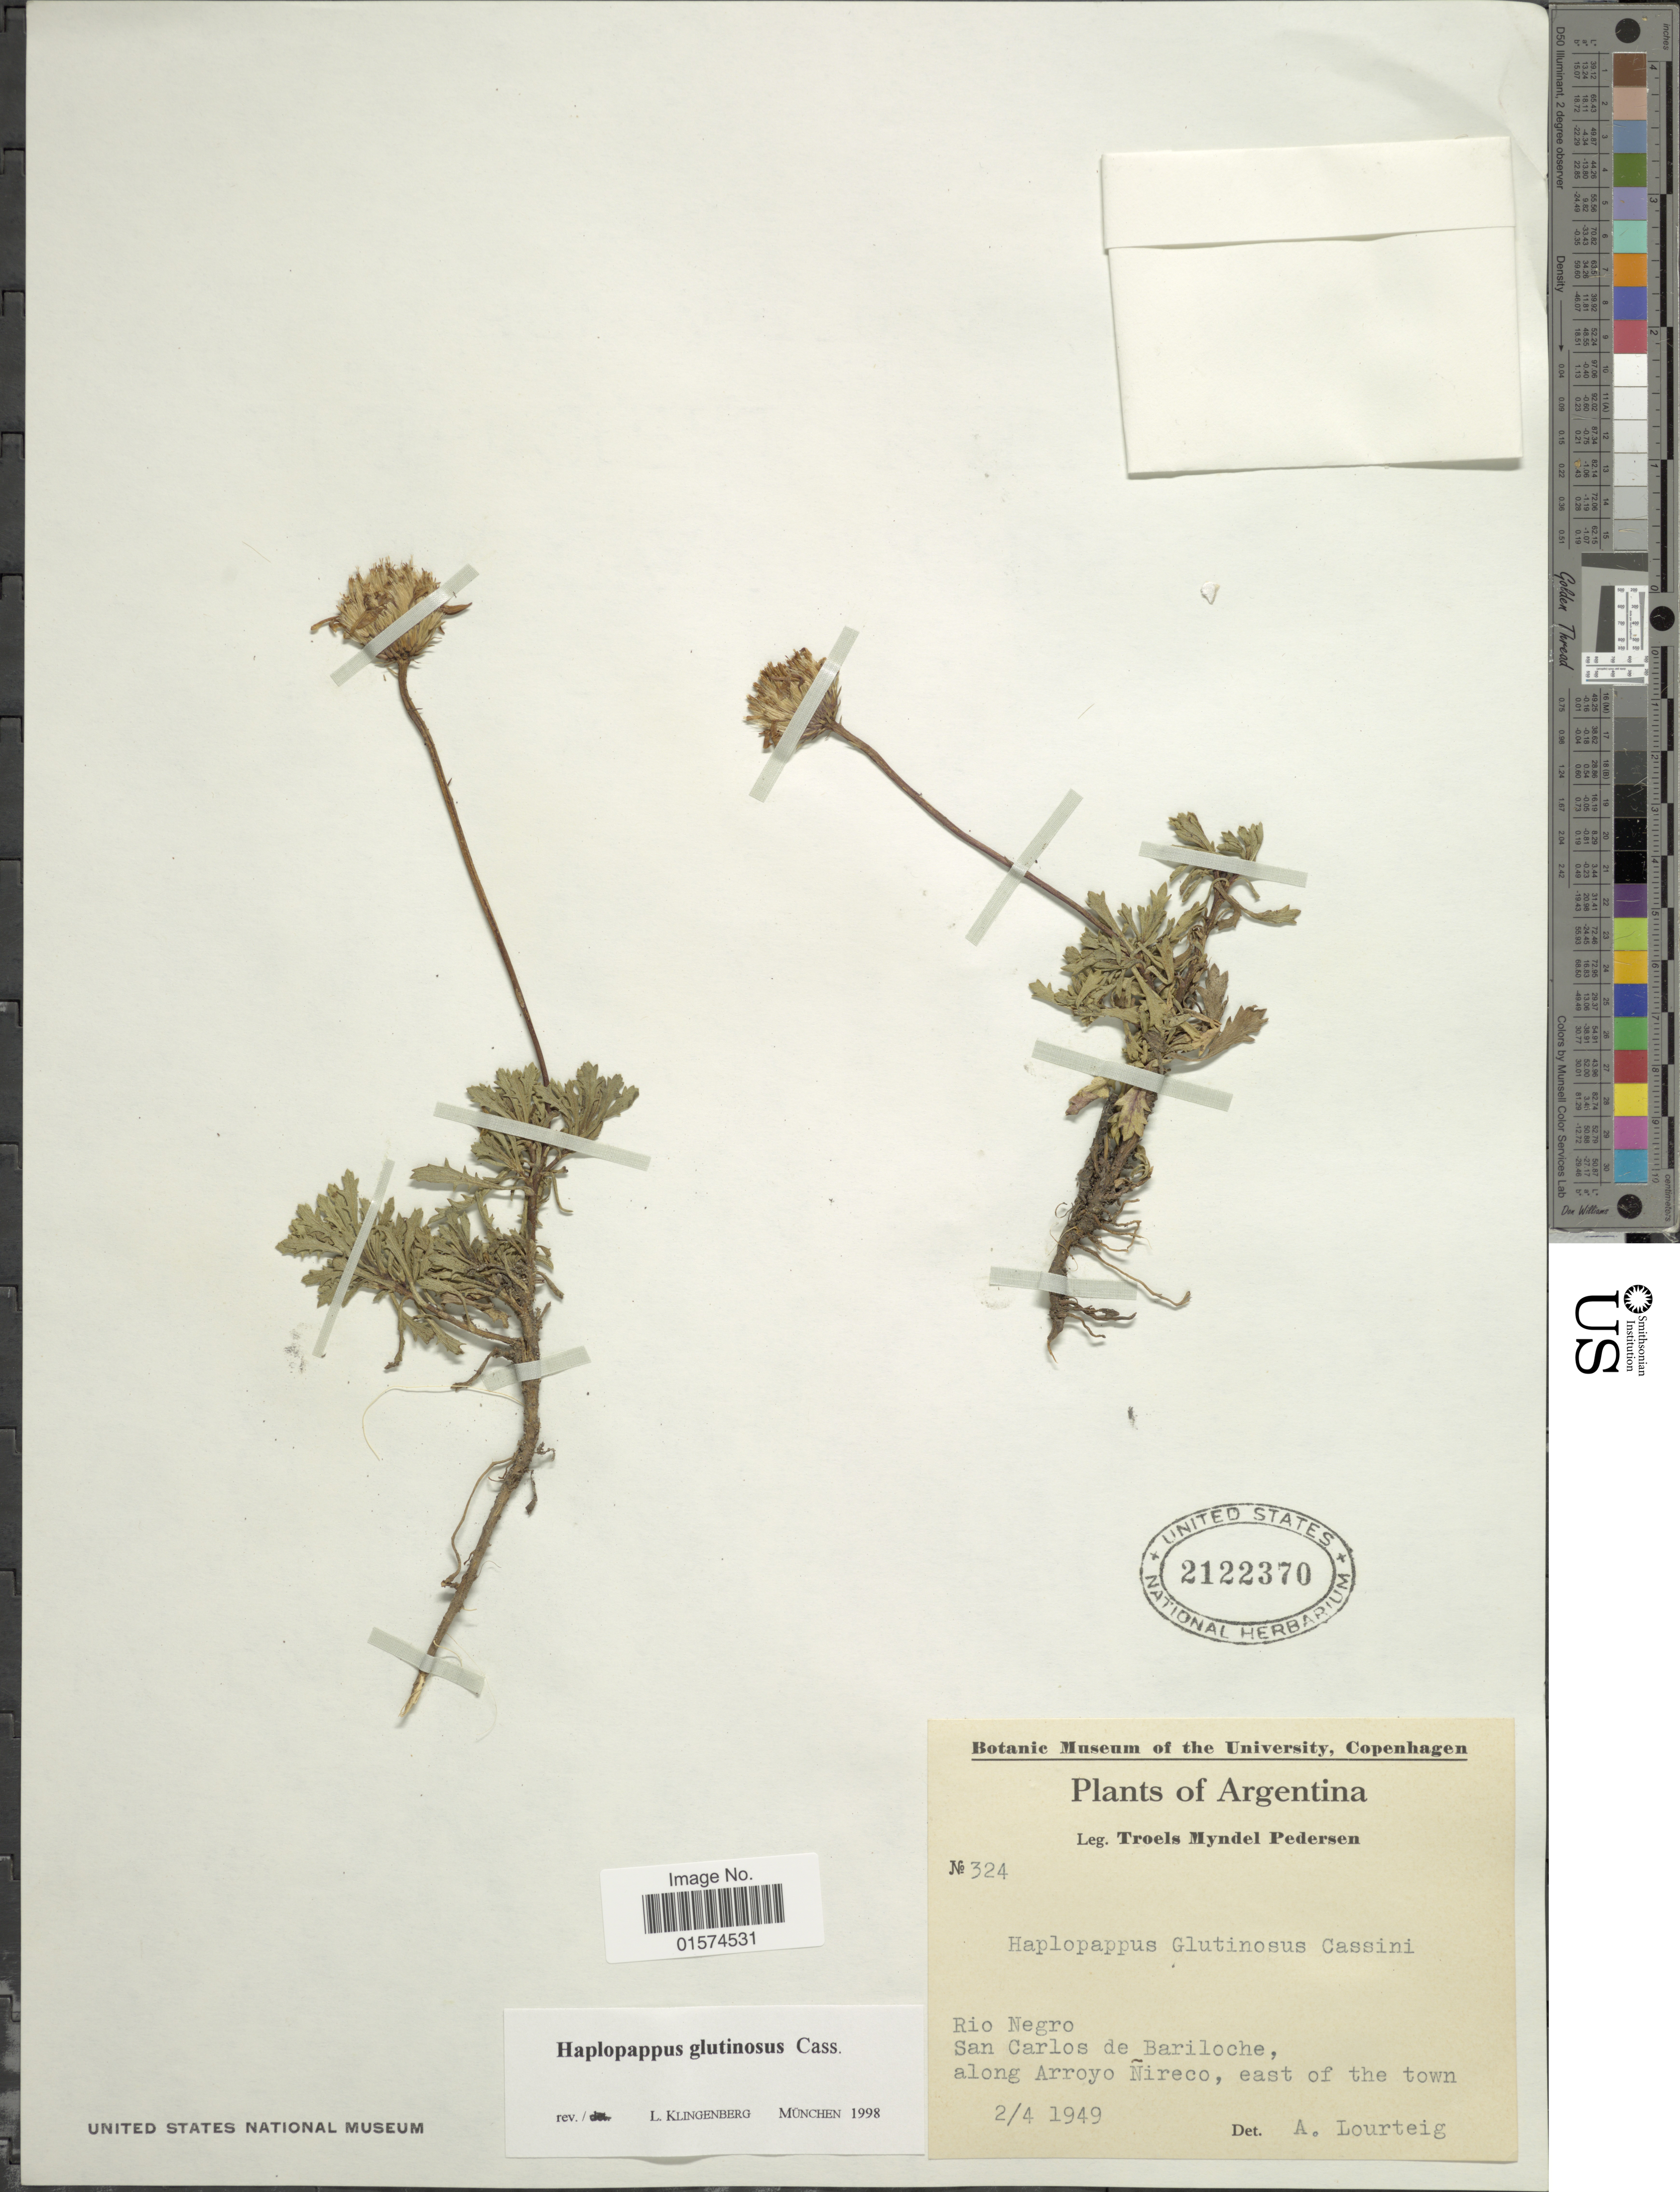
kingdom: Plantae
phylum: Tracheophyta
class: Magnoliopsida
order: Asterales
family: Asteraceae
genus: Haplopappus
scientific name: Haplopappus glutinosus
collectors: T. Pederson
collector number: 324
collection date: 1949-04-02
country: Argentina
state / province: Rio Negro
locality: San Carlos de Bariloche, along Arroyo Ñireco, east of the town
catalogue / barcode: US 2122370